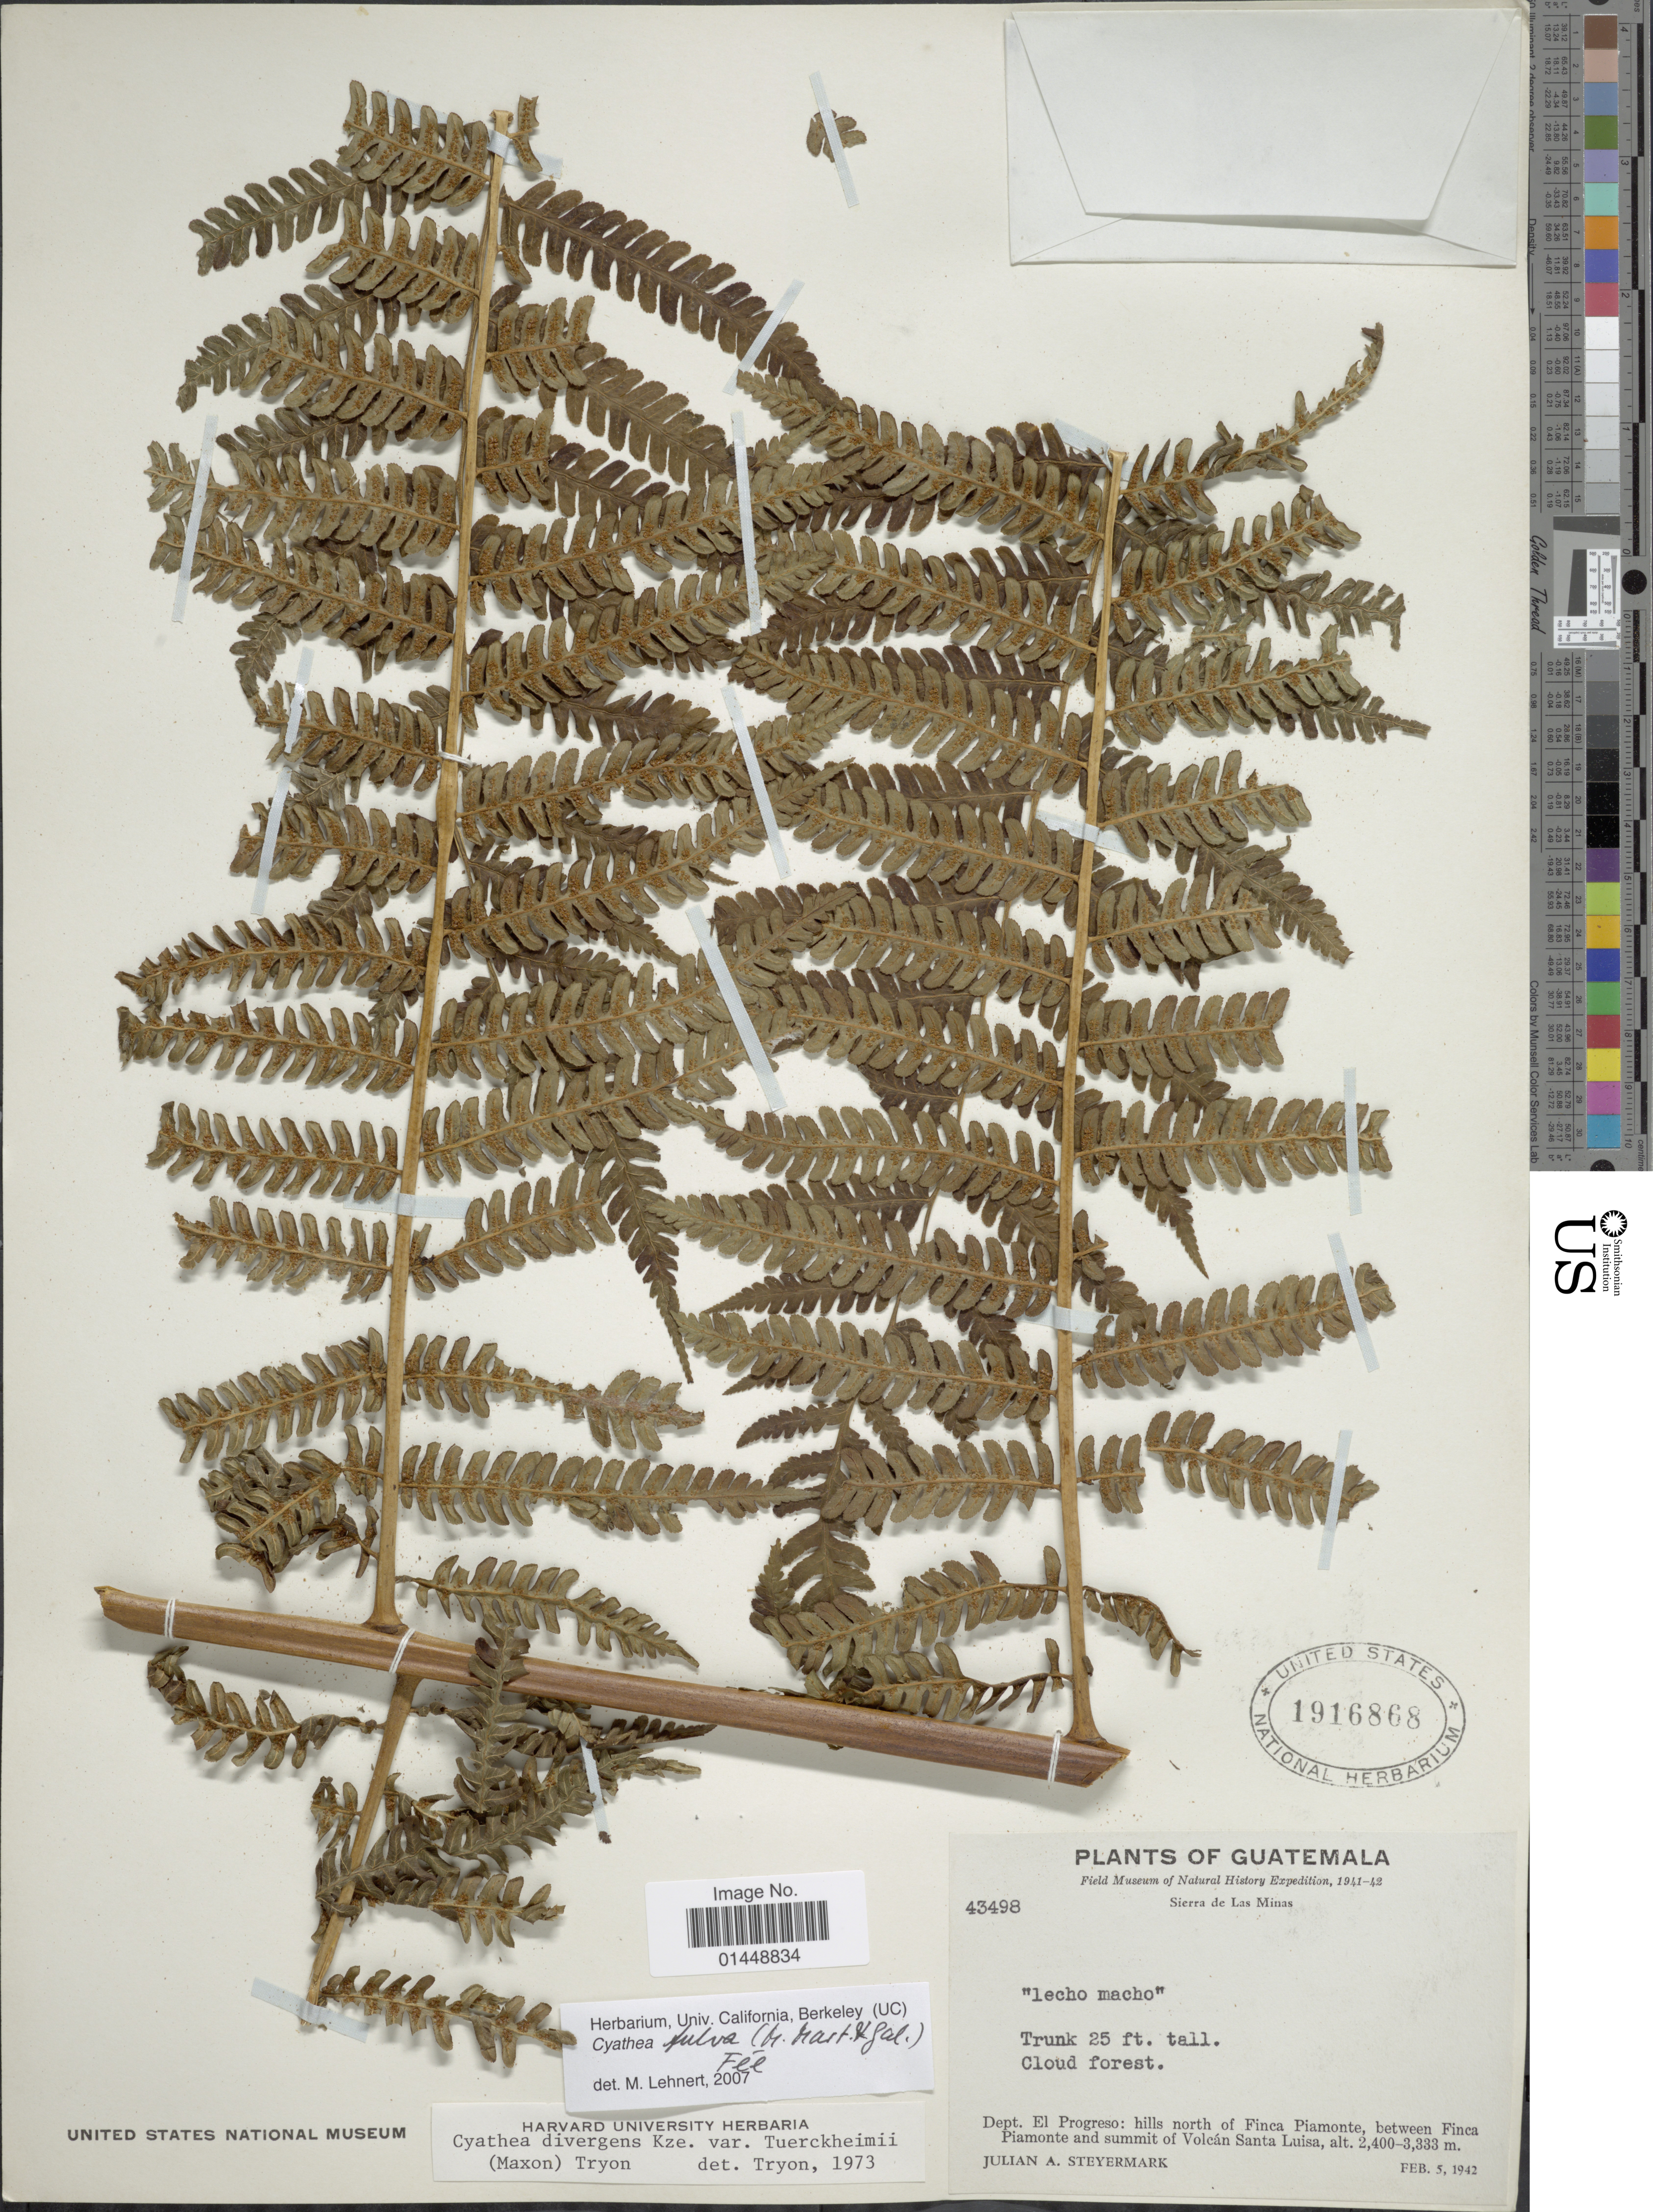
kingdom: Plantae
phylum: Tracheophyta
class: Polypodiopsida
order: Cyatheales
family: Cyatheaceae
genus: Cyathea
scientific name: Cyathea fulva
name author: (M. Martens & Galeotti) Fée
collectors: J. Steyermark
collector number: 43498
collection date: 1942-02-05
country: Guatemala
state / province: El Progreso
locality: Sierra de La Minas. Dept. El Progreso: hills north of Finca Piamonte, between Finca Piamonte and summit of Volcán Santa Luisa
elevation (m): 2400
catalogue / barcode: US 1916868